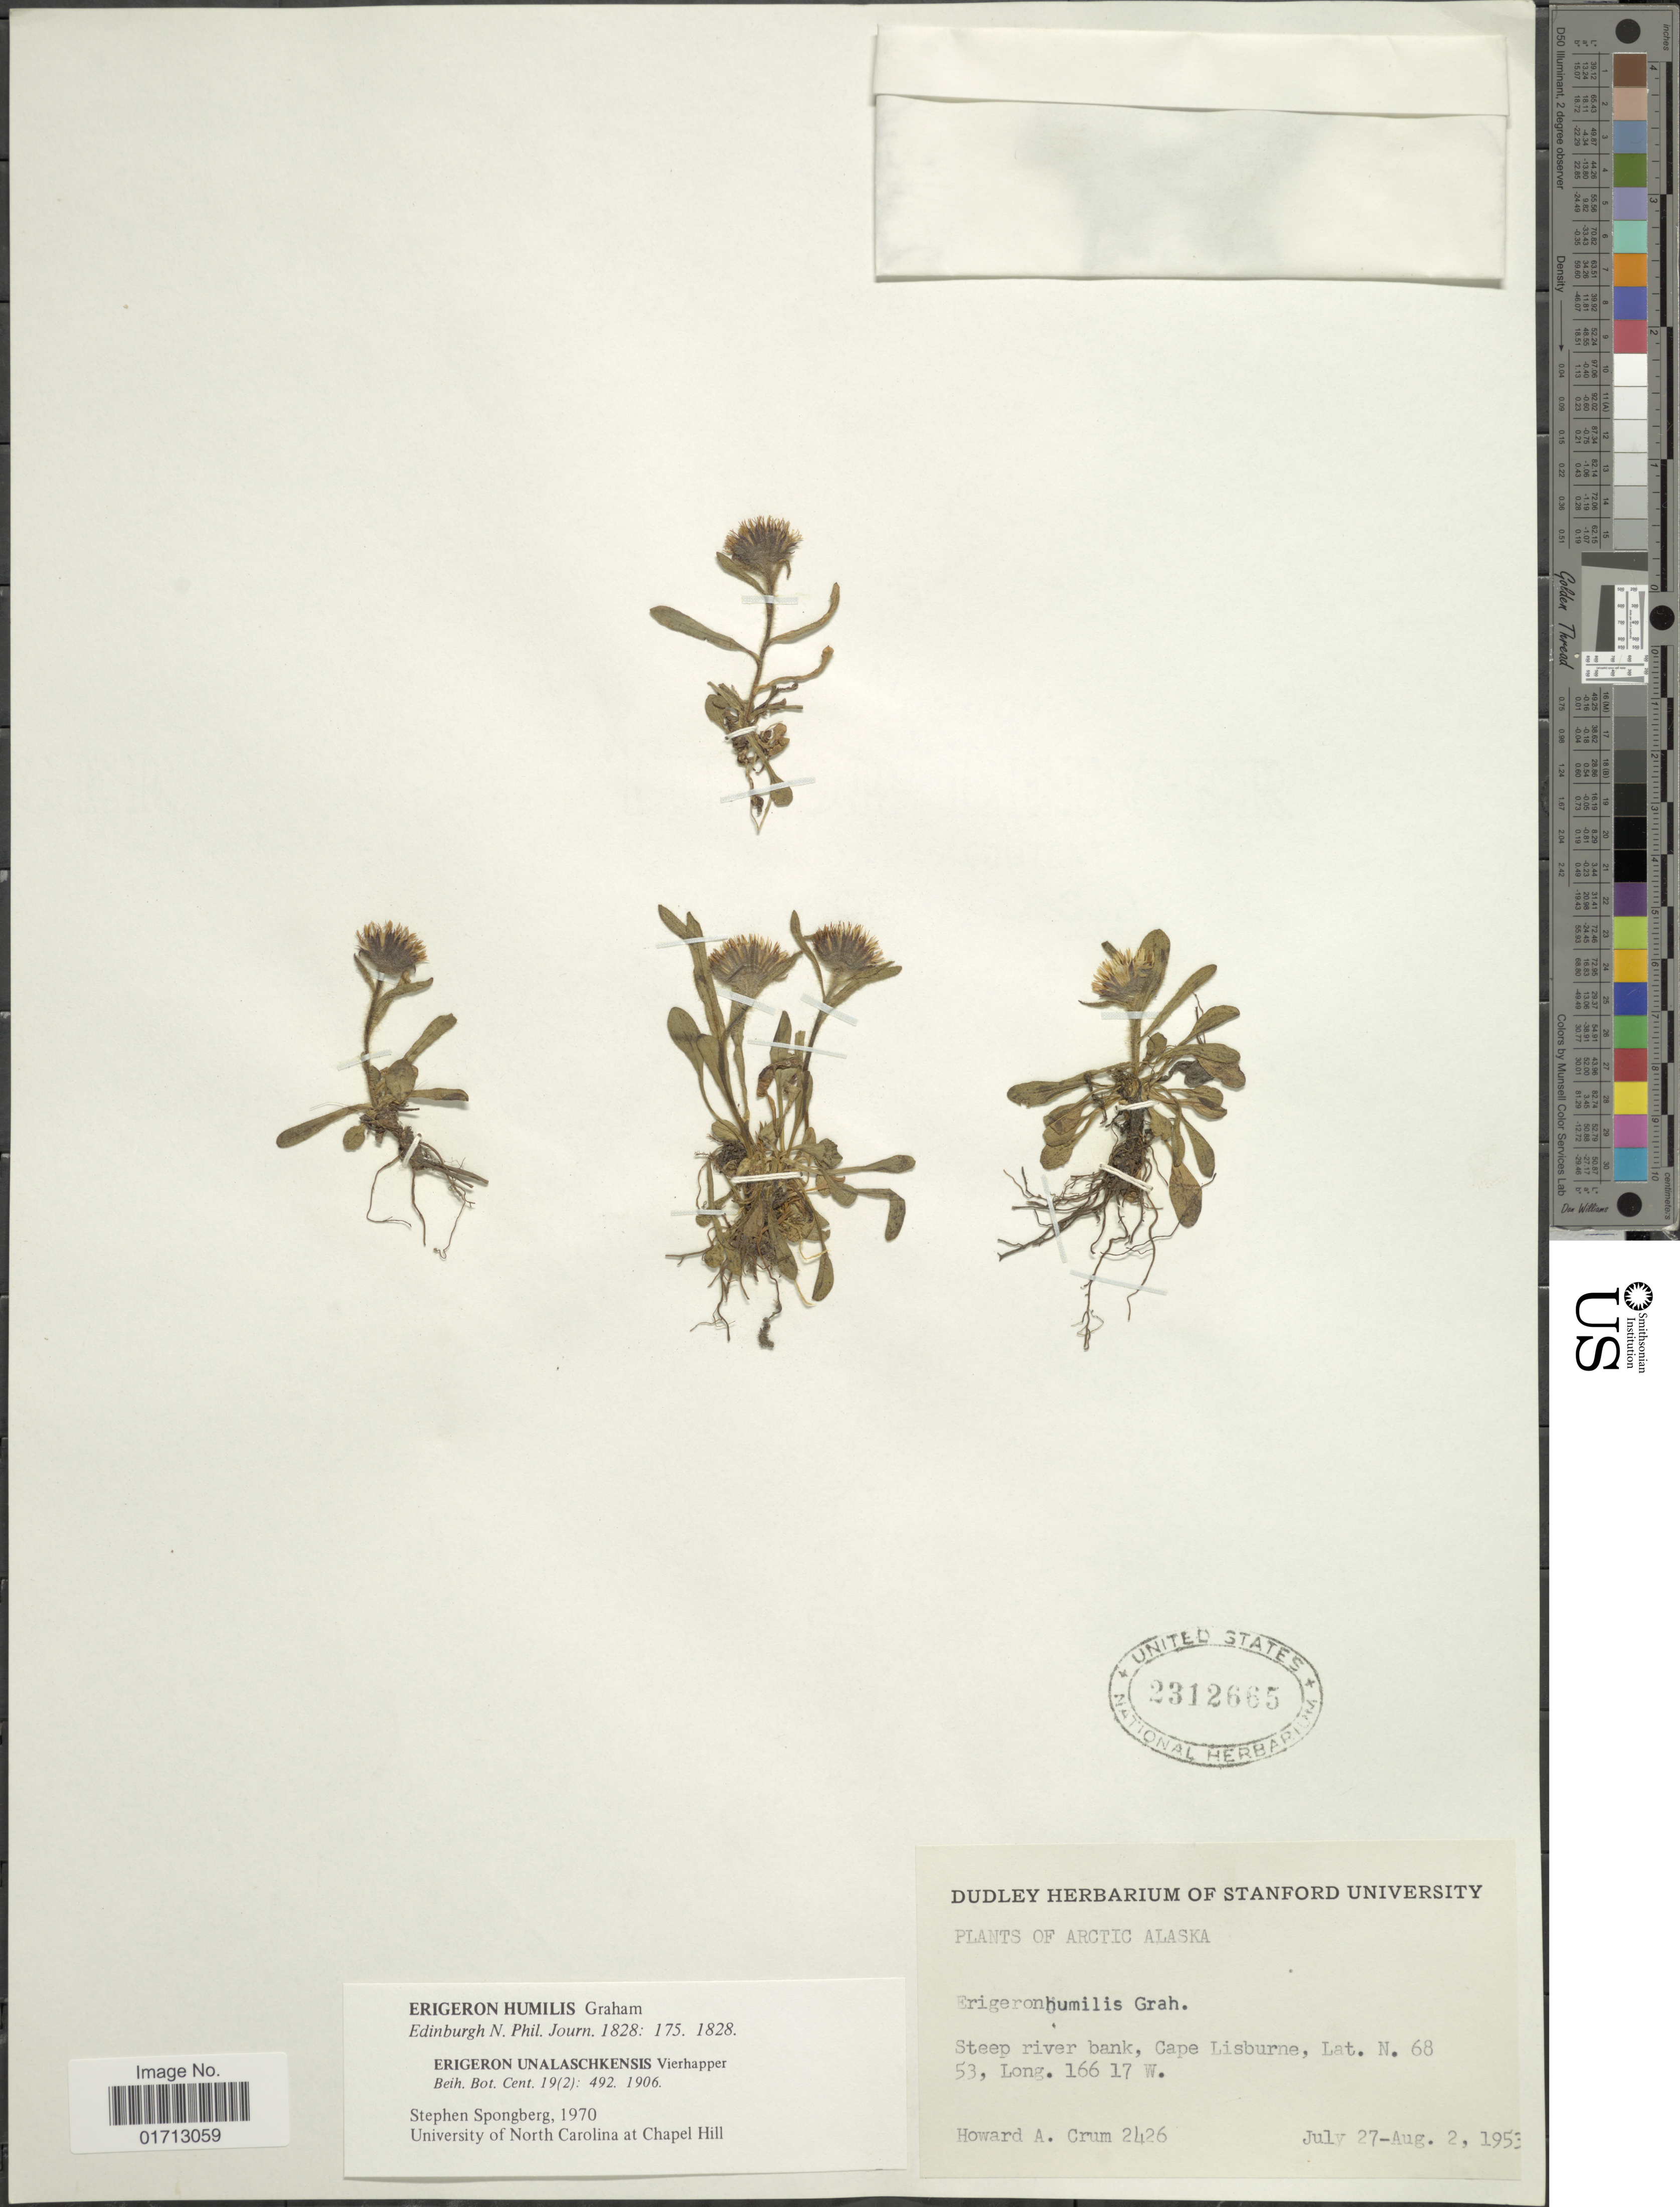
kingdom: Plantae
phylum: Tracheophyta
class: Magnoliopsida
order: Asterales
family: Asteraceae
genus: Erigeron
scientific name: Erigeron humilis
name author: Graham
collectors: H. A. Crum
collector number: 2426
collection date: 1953-07-27/1953-08-02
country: United States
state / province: Alaska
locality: Arctic, Cape Lisburne.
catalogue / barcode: US 2312665